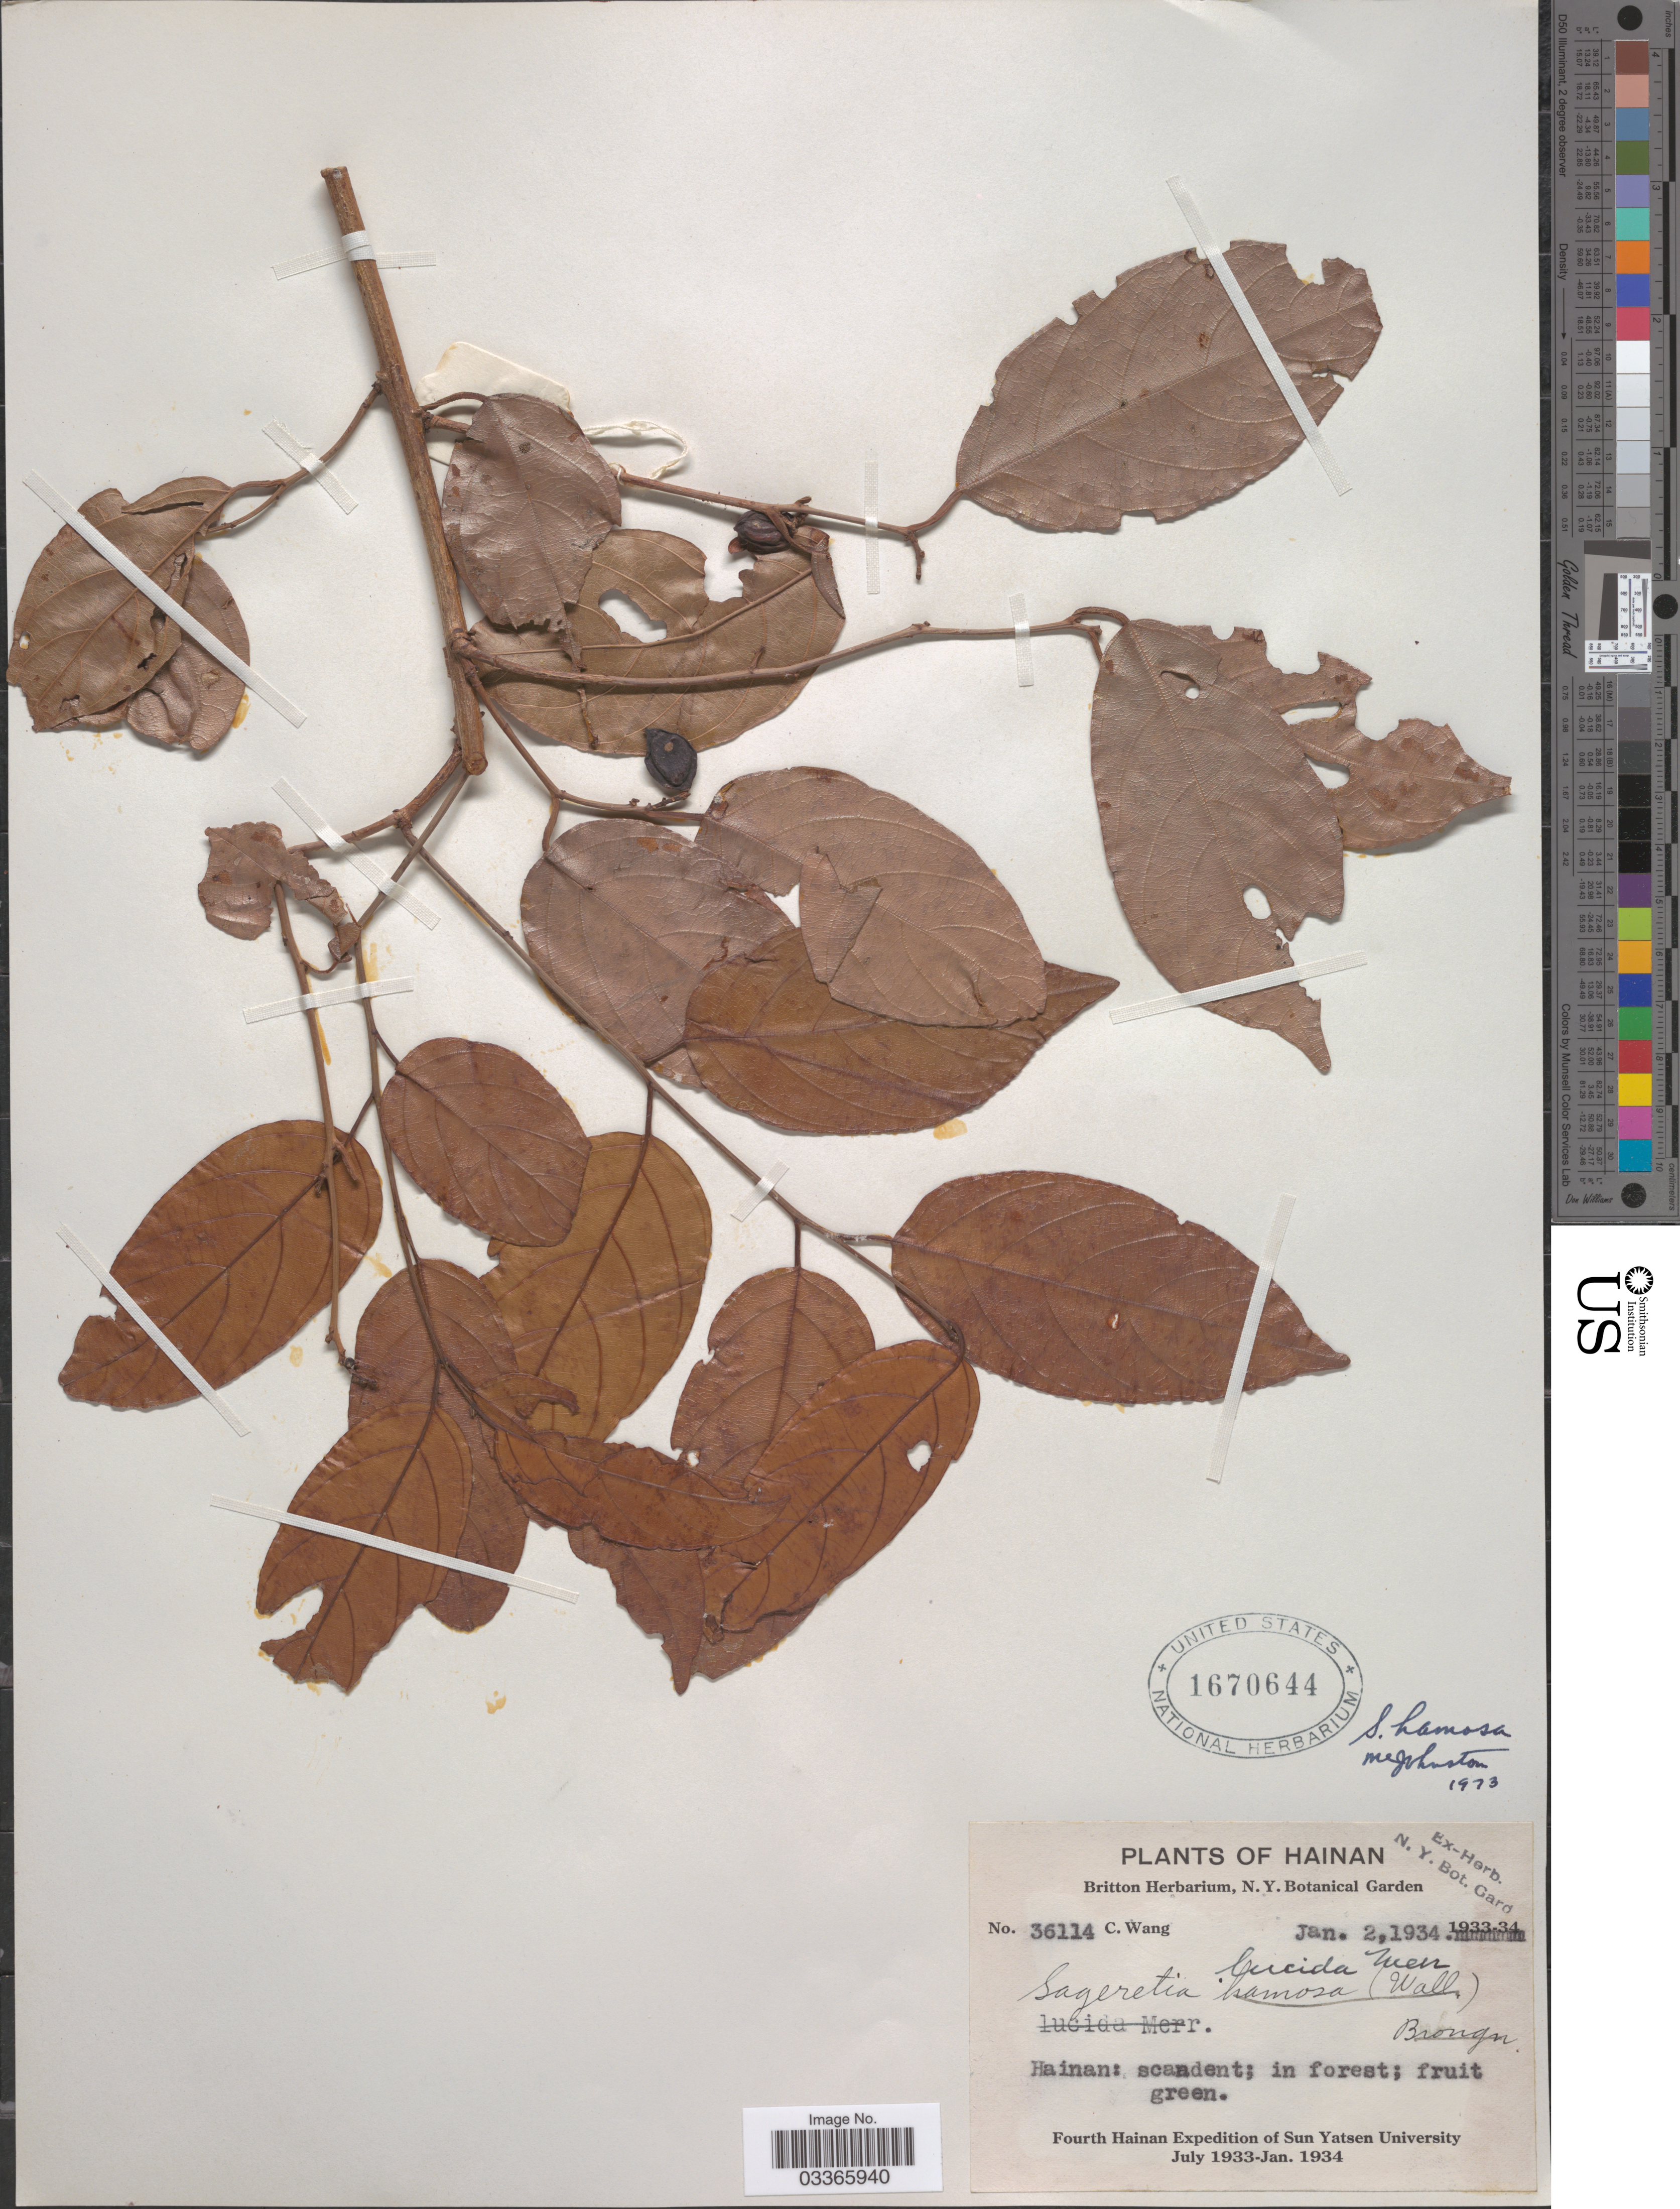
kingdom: Plantae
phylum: Tracheophyta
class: Magnoliopsida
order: Rosales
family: Rhamnaceae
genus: Sageretia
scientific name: Sageretia hamosa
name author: (Wall.) Brongn.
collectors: C. Wang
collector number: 36114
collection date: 1934-01-02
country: China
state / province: Hainan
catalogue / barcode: US 1670644